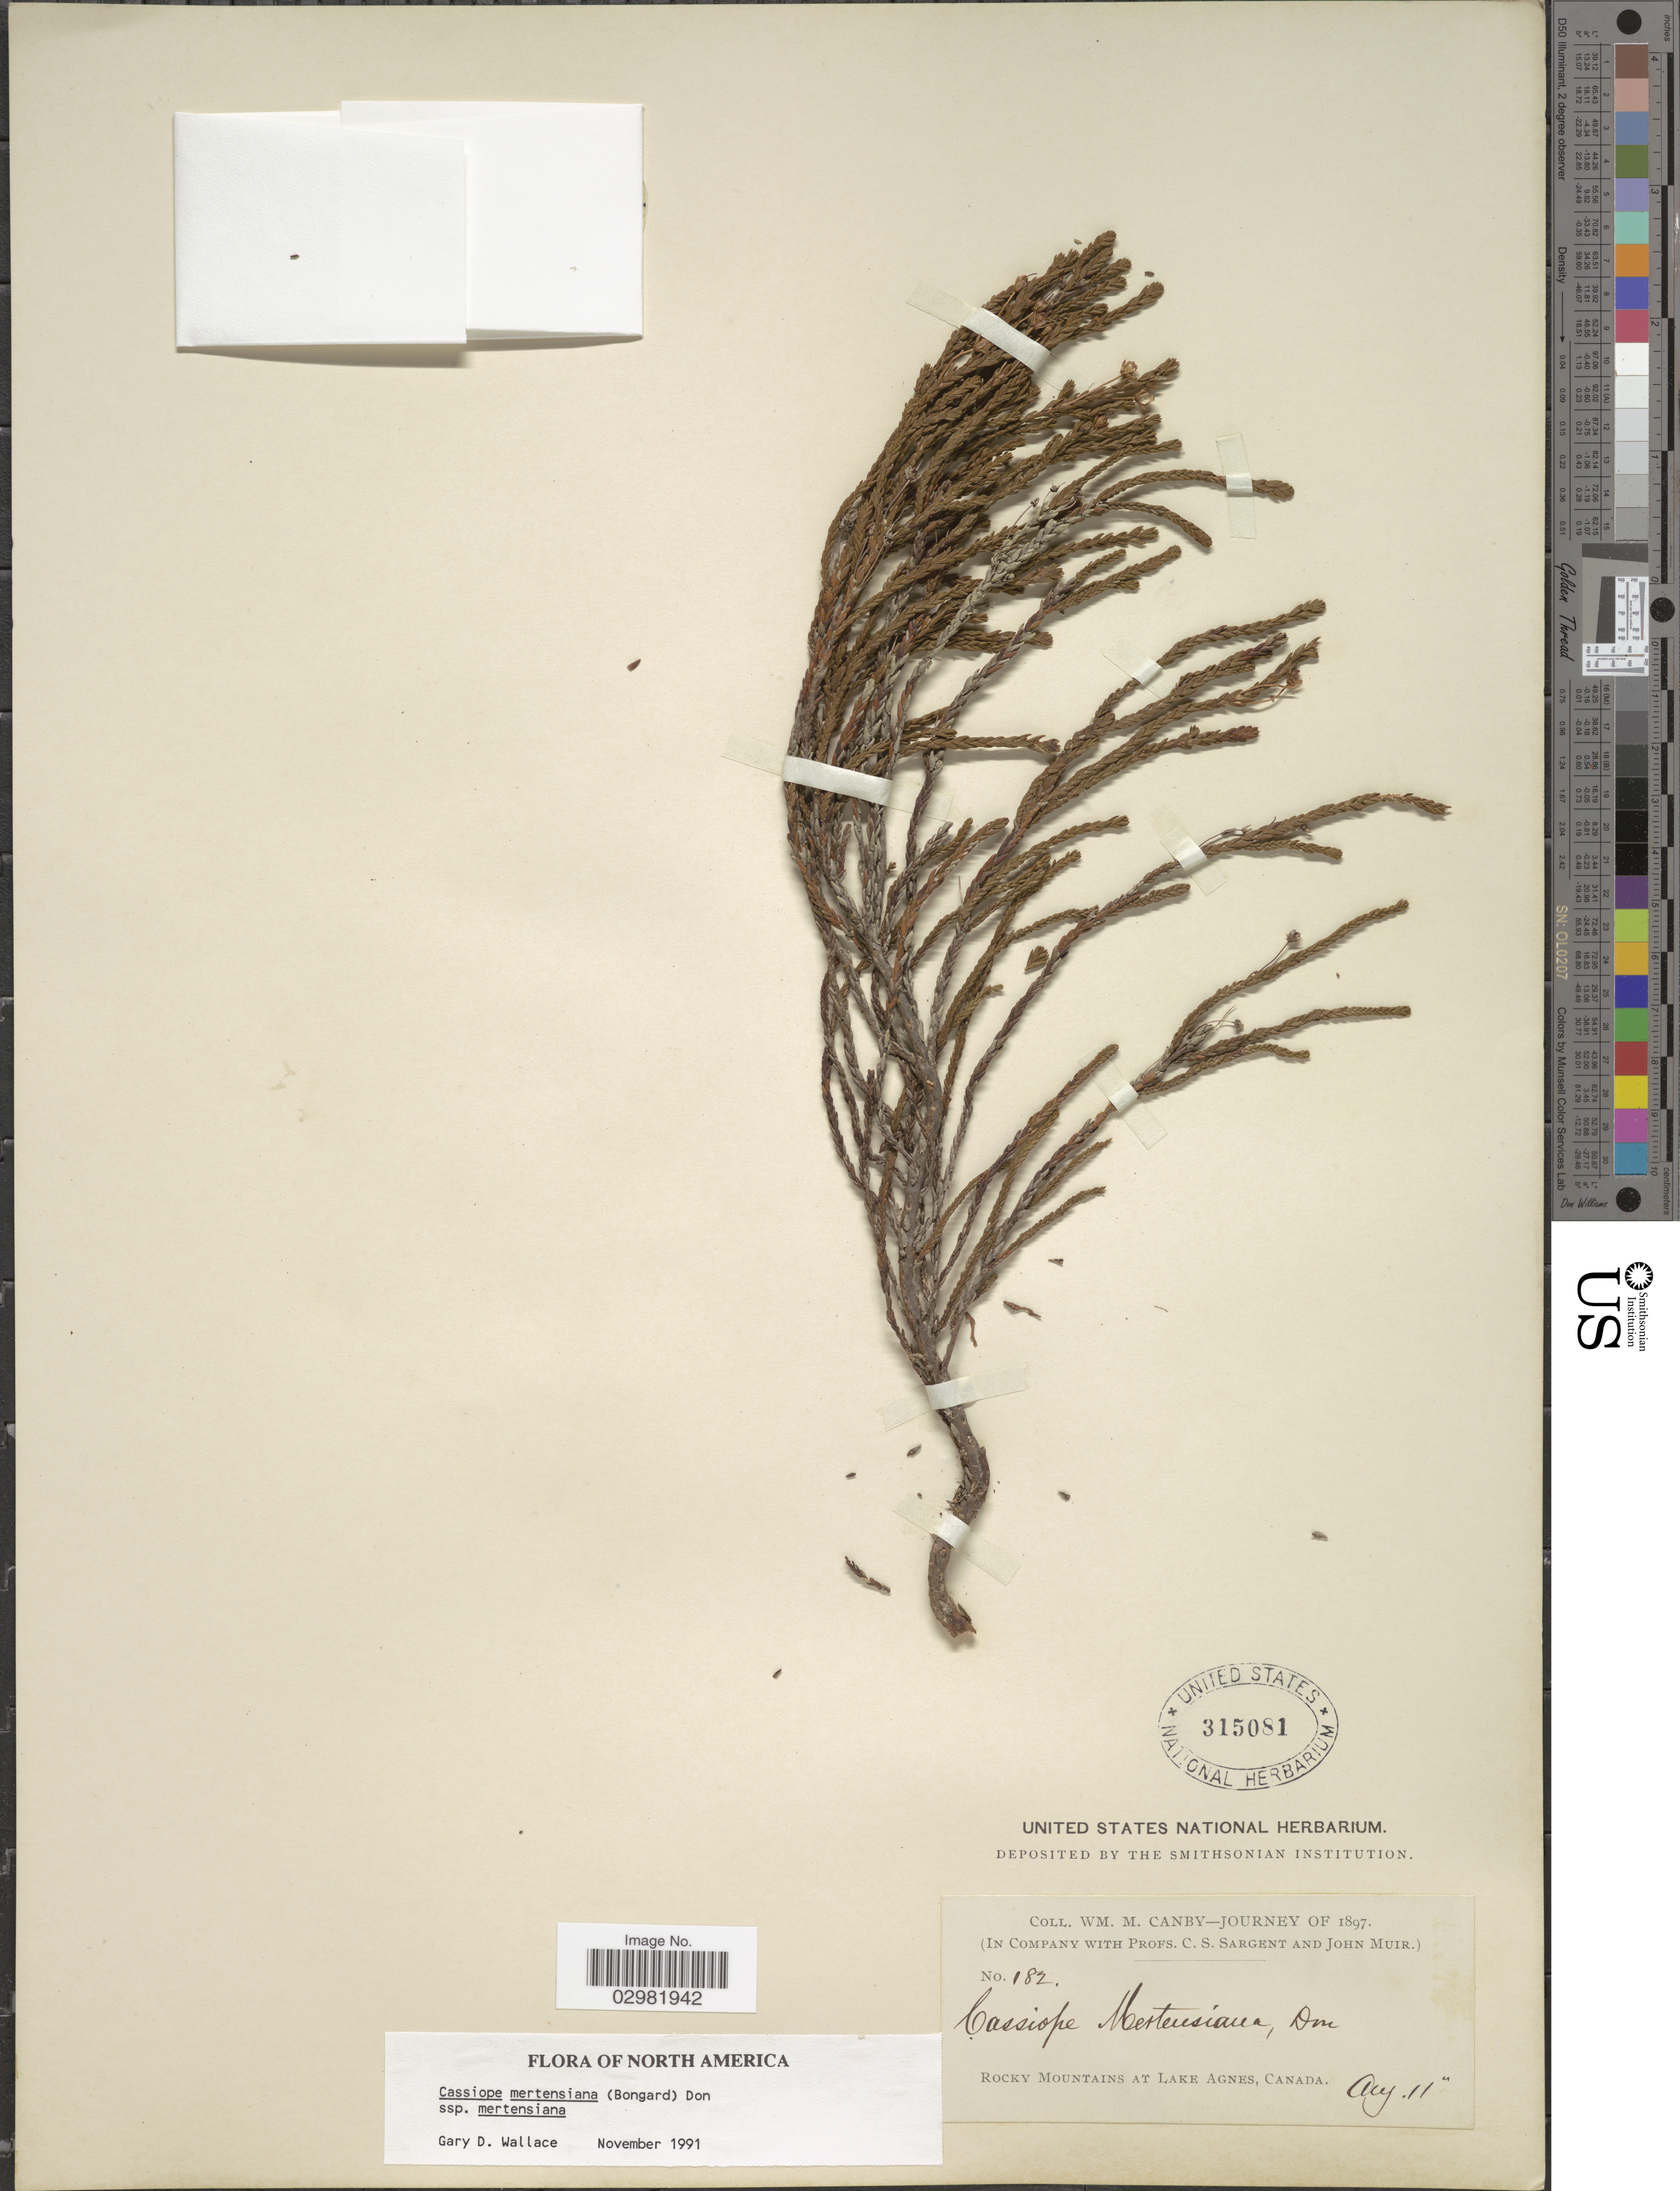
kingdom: Plantae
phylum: Tracheophyta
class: Magnoliopsida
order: Ericales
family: Ericaceae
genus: Cassiope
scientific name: Cassiope mertensiana subsp. mertensiana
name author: (Bong.) G. Don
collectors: W. M. Canby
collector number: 182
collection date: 1897-08-11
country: Canada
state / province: Alberta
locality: Rocky Mountains at Lake Agnes.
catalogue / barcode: US 315081